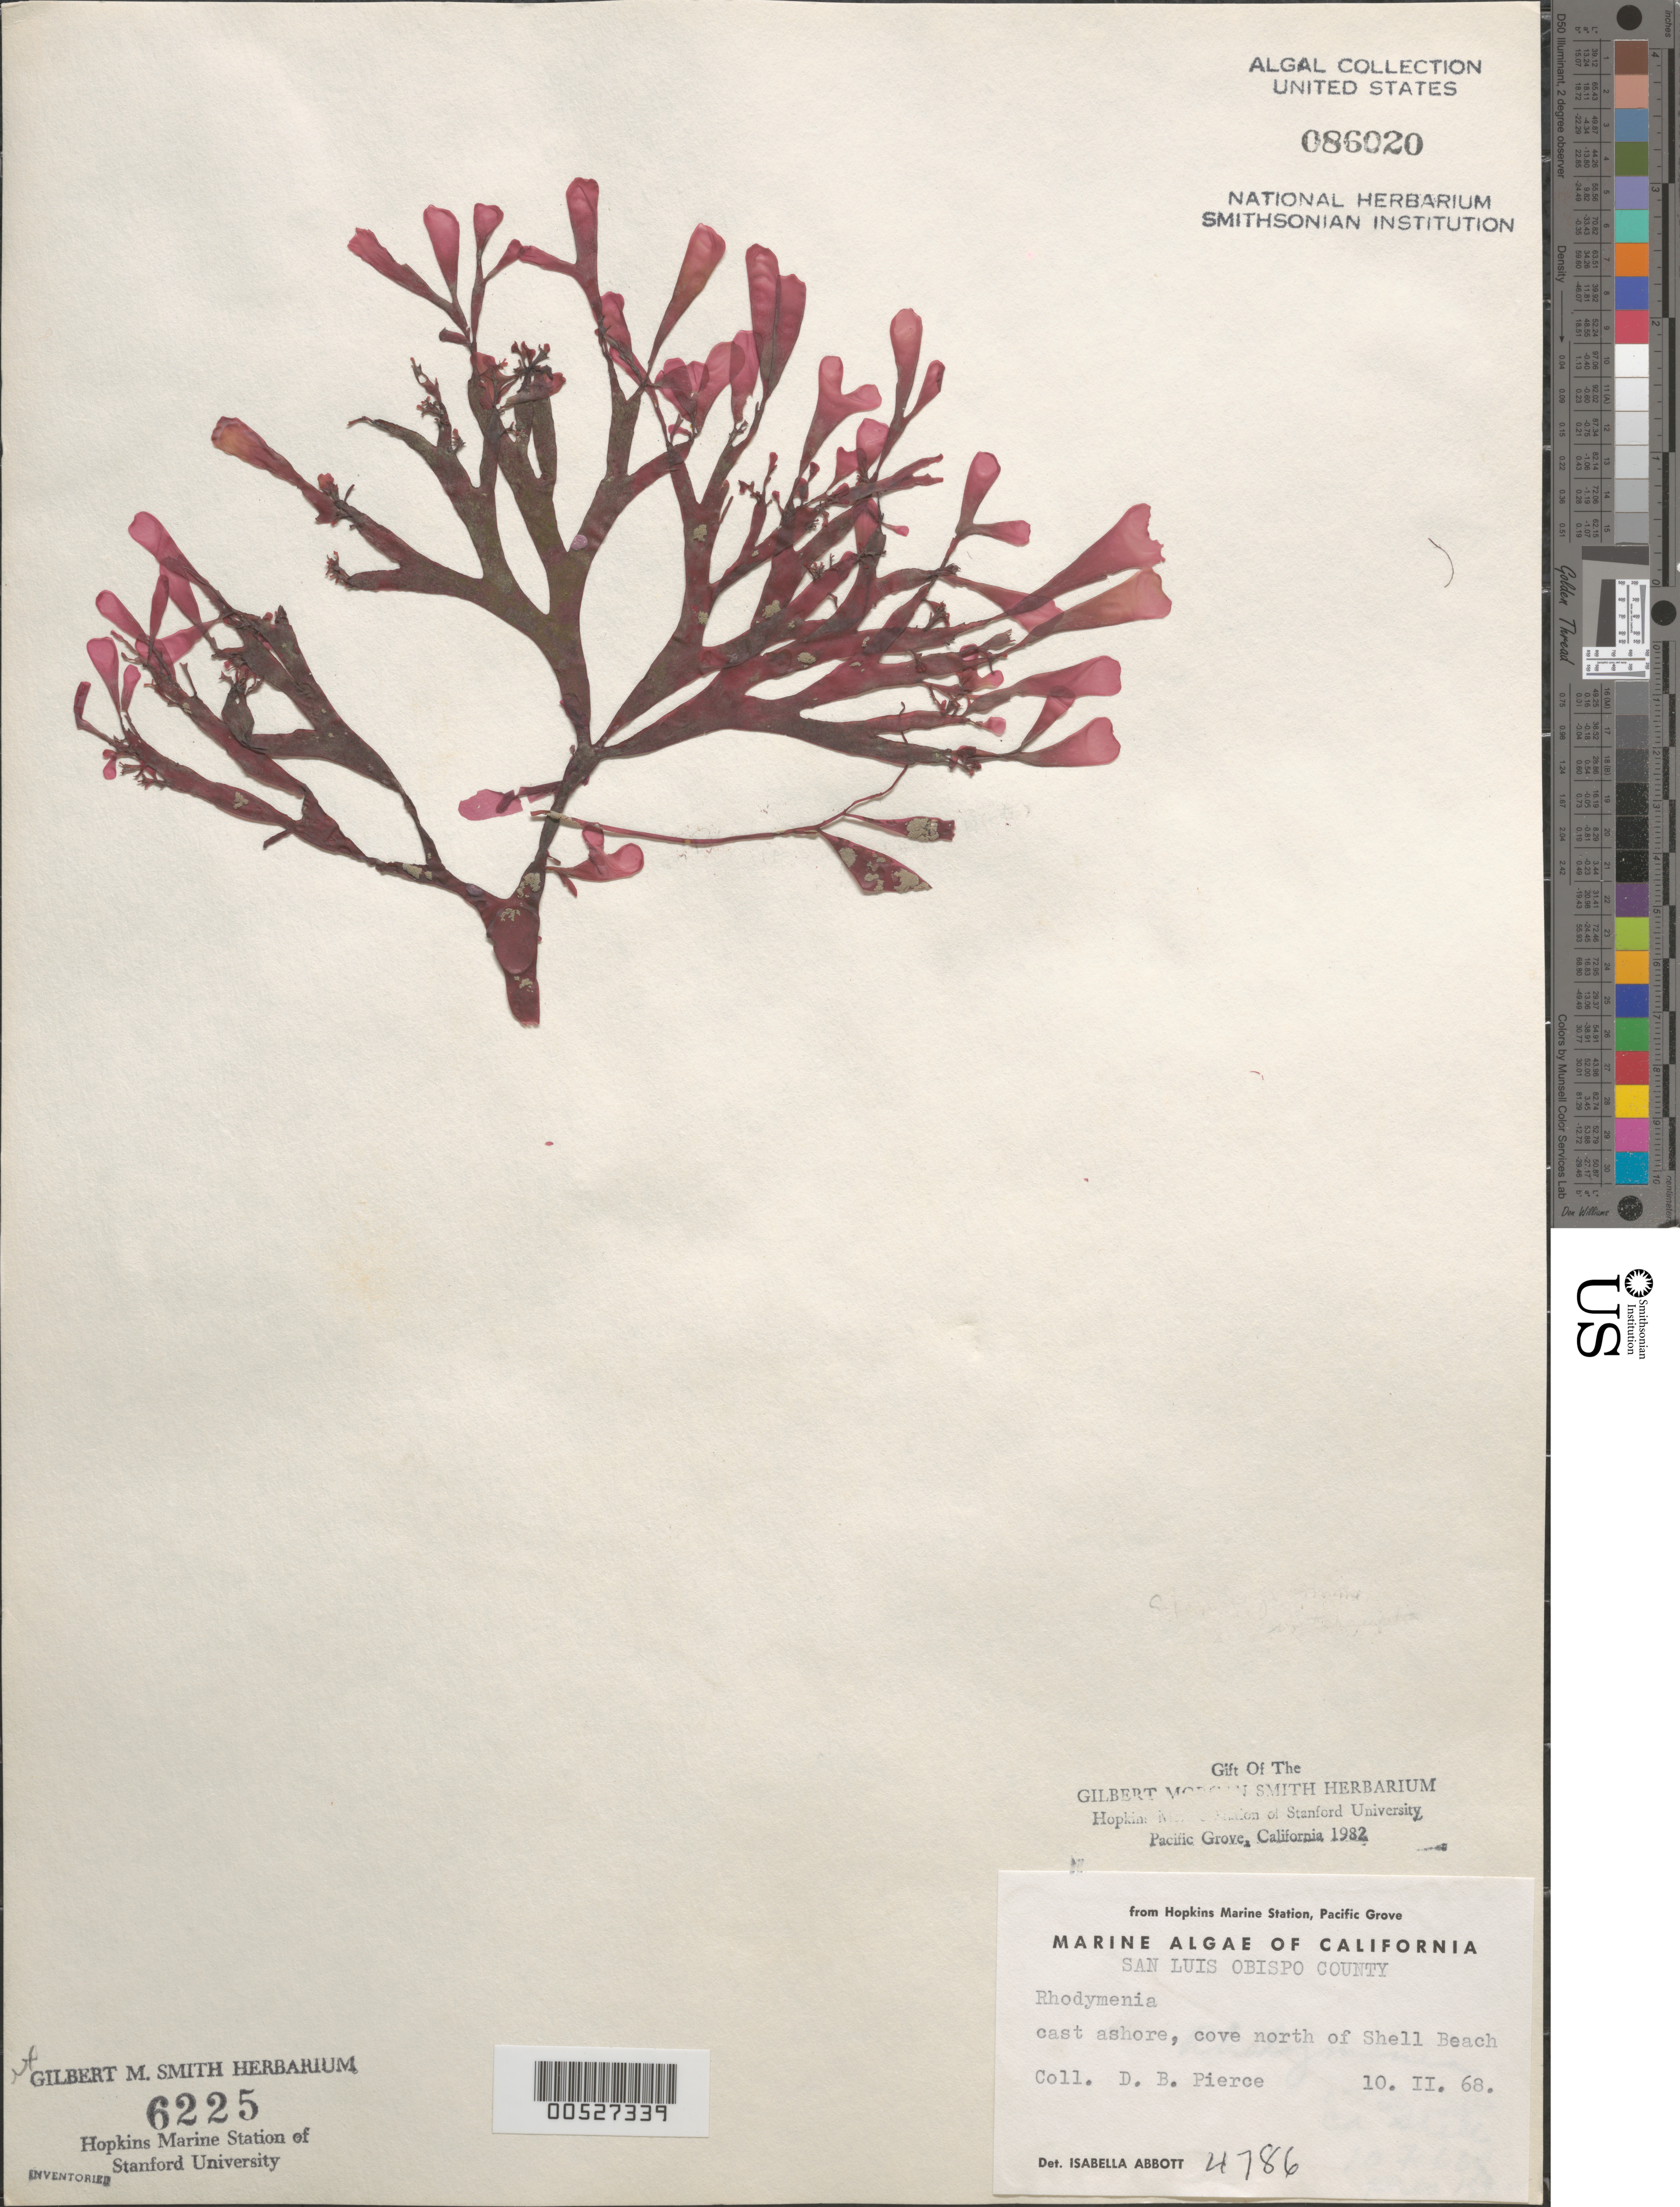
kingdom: Plantae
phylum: Rhodophyta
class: Florideophyceae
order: Rhodymeniales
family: Rhodymeniaceae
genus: Rhodymenia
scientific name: Rhodymenia sp.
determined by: Abbott, Isabella A.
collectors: D. Pierce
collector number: IAA 4786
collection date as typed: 10 Feb 1968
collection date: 1968-02-10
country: United States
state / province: California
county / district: San Luis Obispo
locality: Cove north of Shell Beach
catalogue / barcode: US 86020